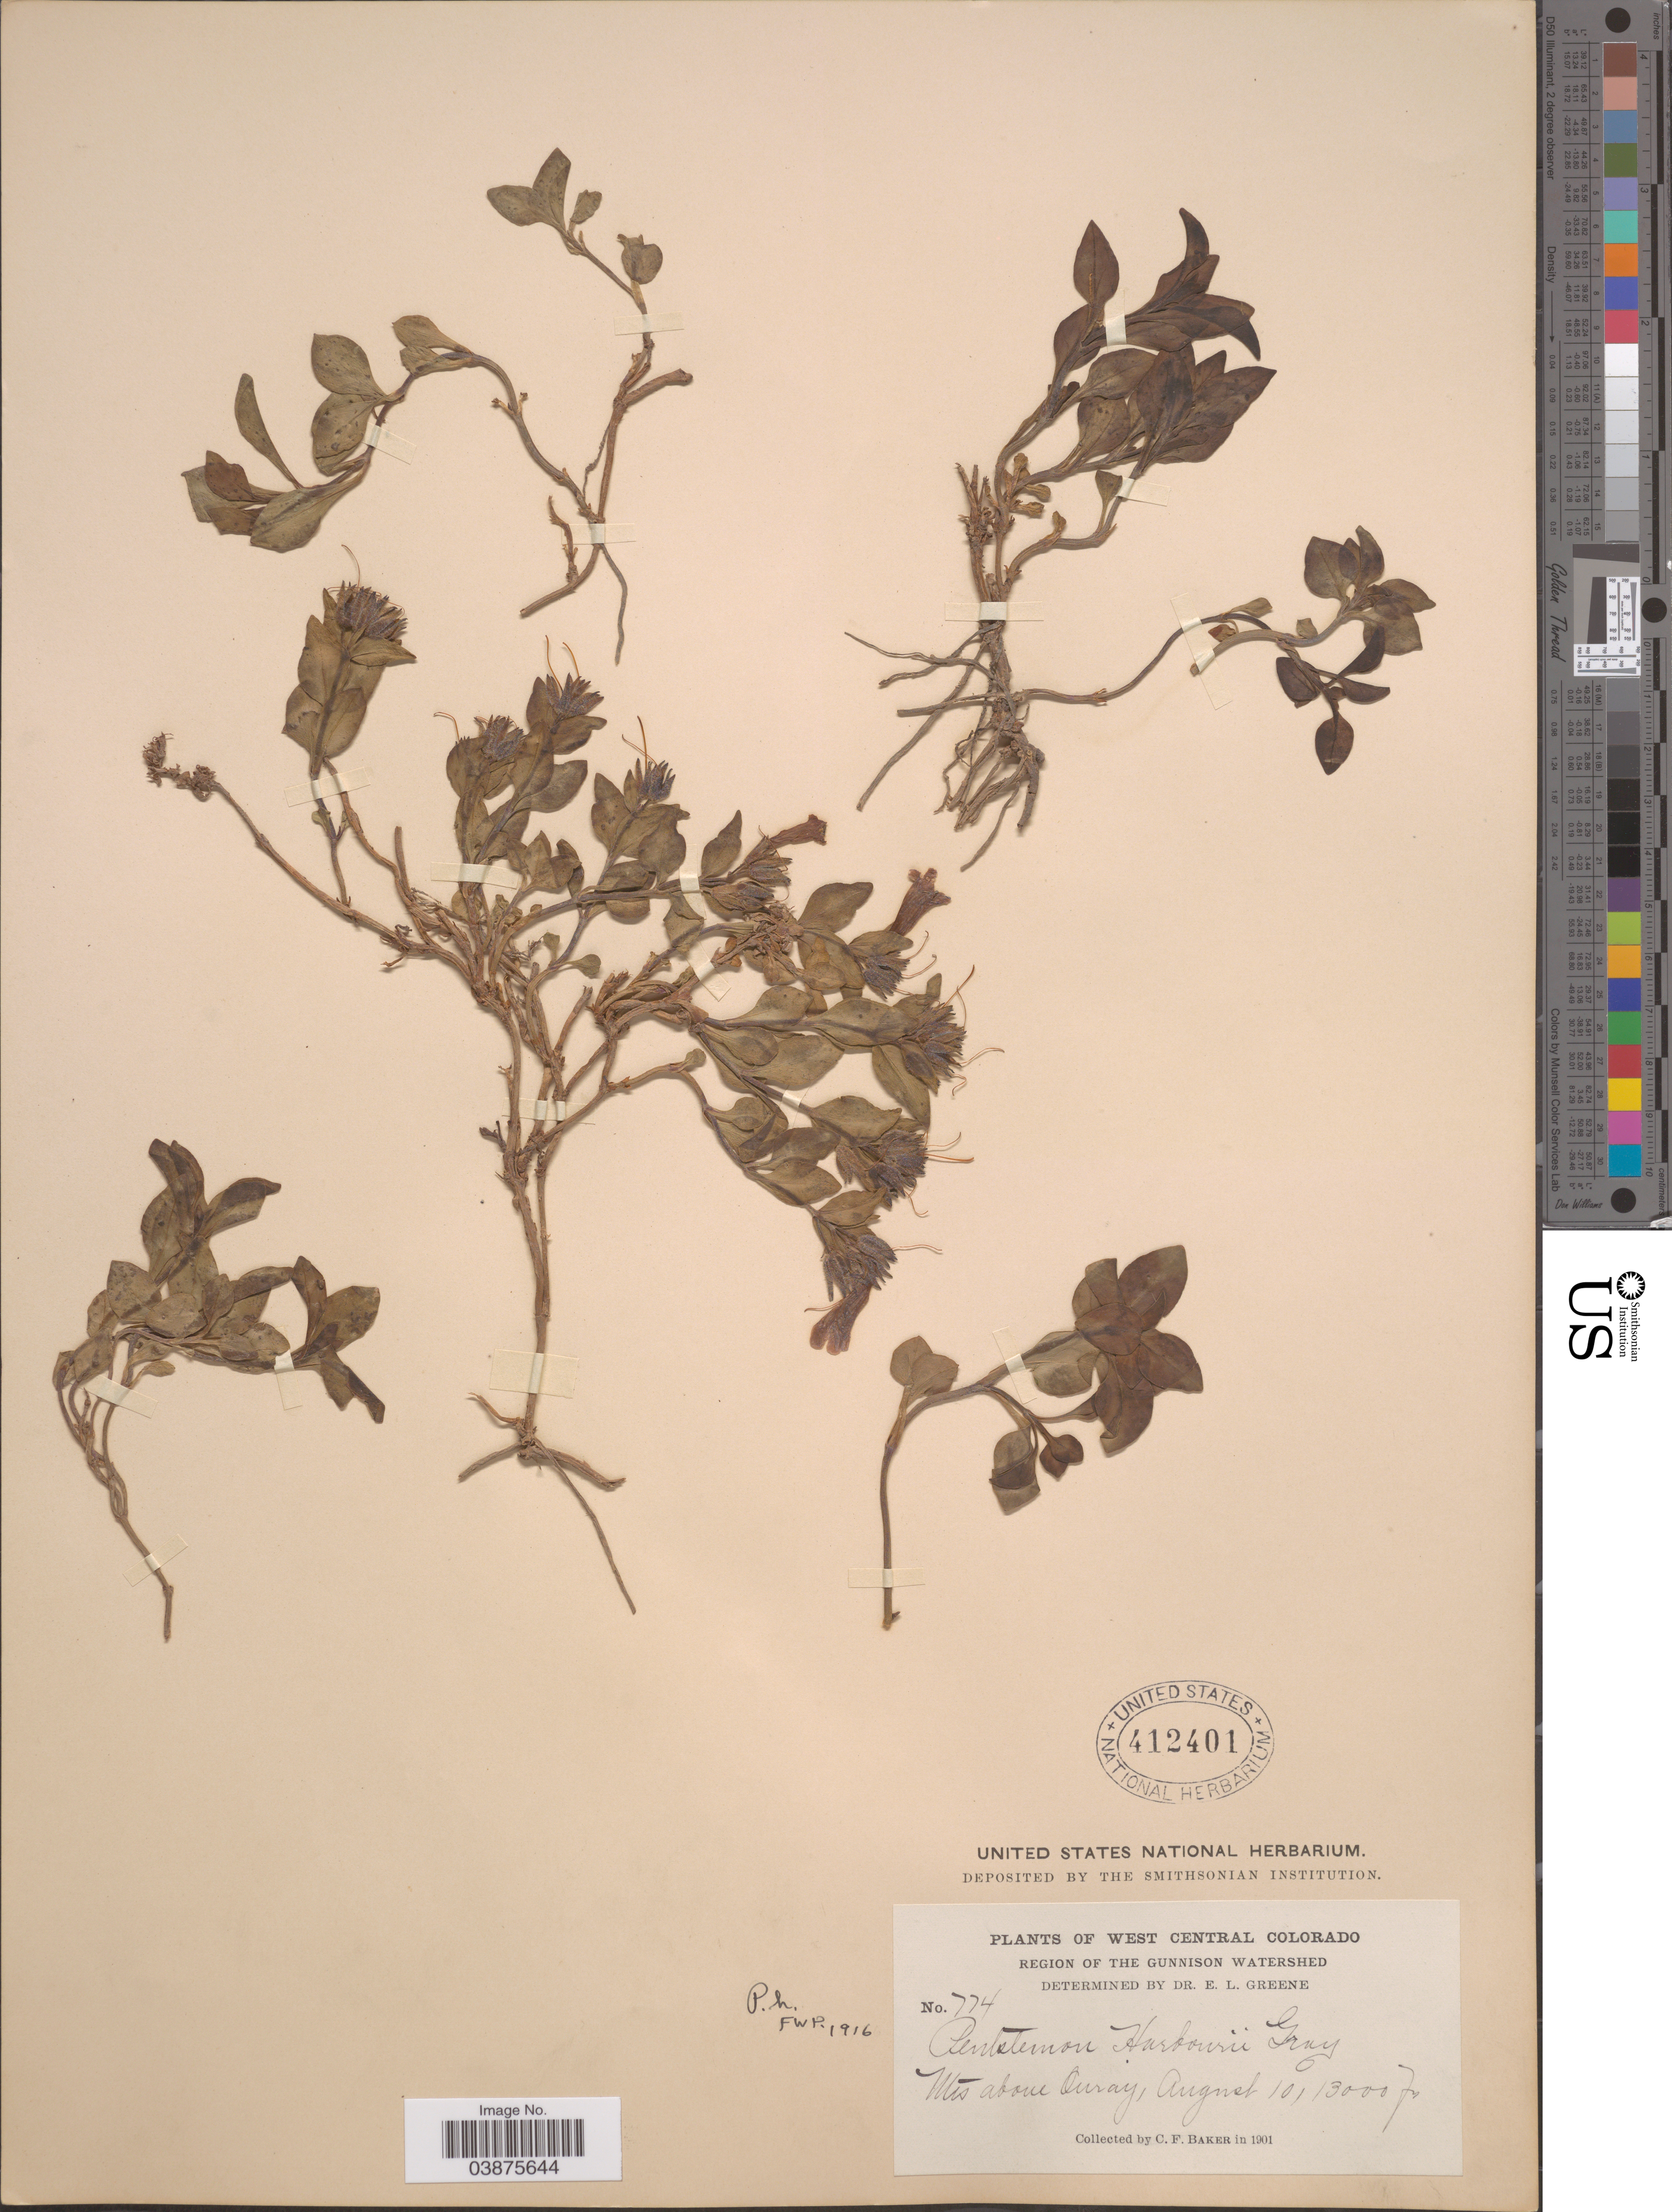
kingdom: Plantae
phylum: Tracheophyta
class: Magnoliopsida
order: Lamiales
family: Plantaginaceae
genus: Penstemon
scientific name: Penstemon harbourii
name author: A. Gray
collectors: C. F. Baker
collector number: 774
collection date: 1901-08-10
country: United States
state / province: Colorado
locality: West Central Colorado. Region of the Gunnison Watershed. Mts. above Quray.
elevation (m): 3962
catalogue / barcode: US 412401